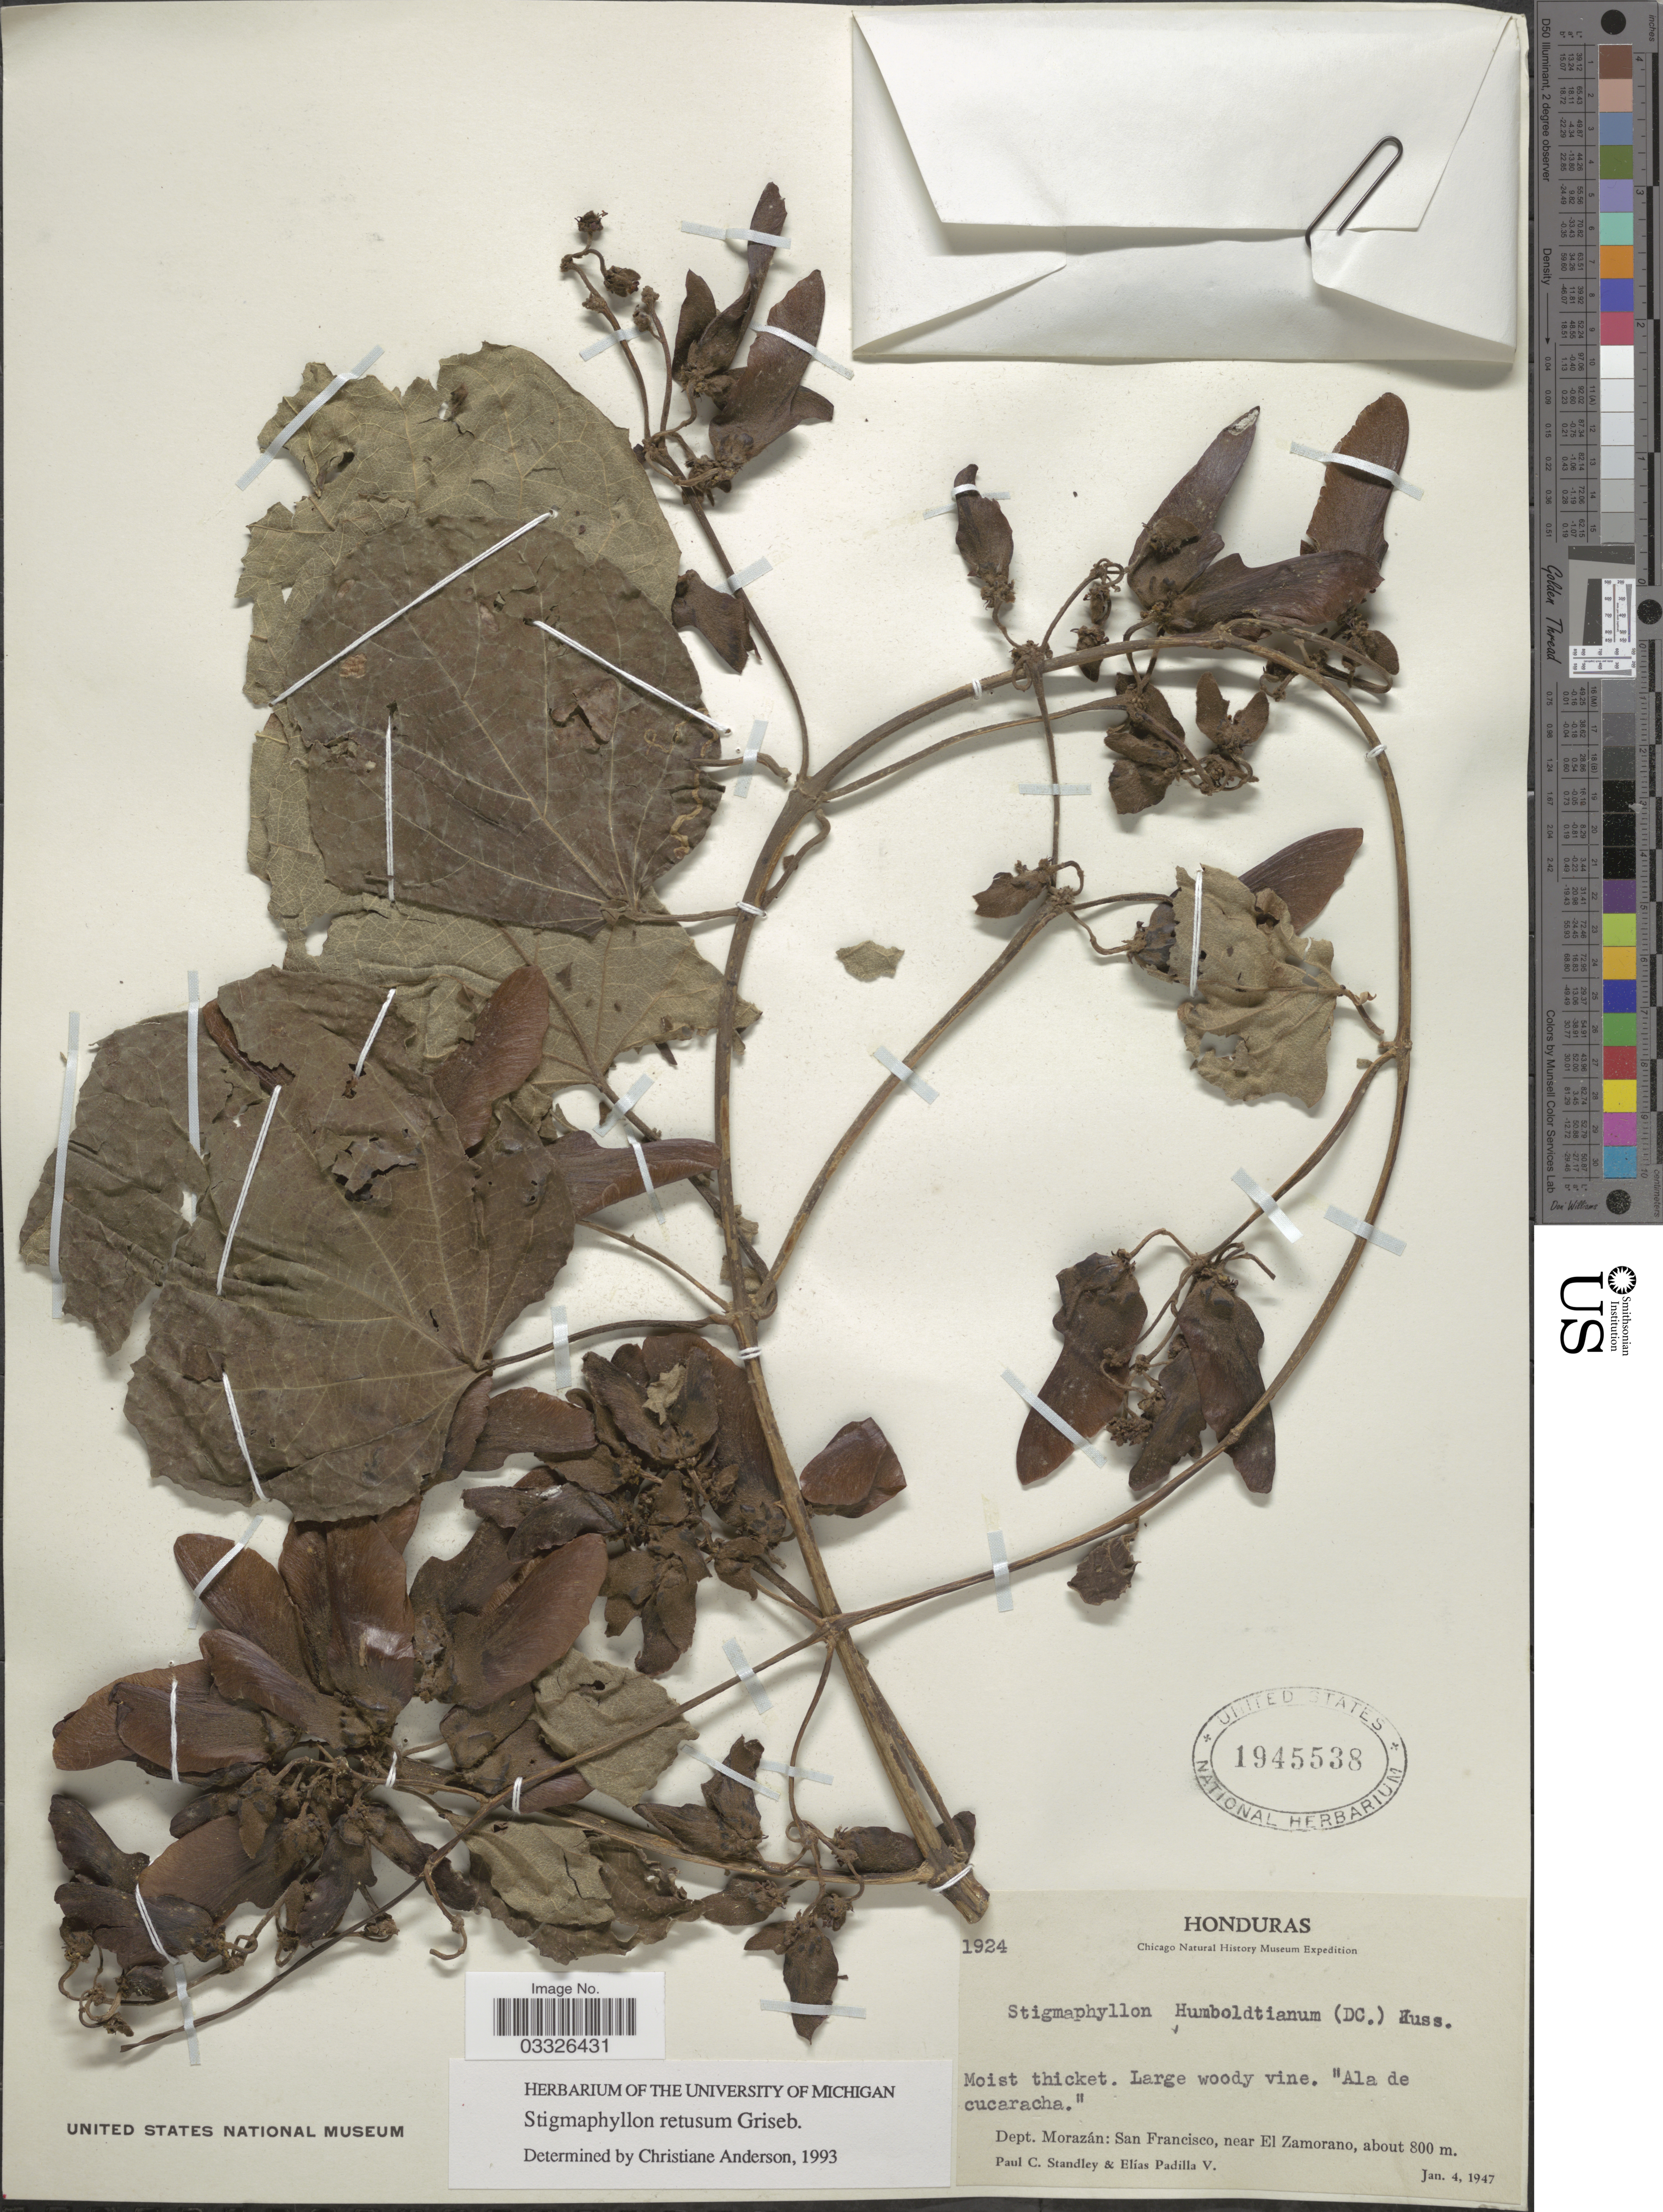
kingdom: Plantae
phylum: Tracheophyta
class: Magnoliopsida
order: Malpighiales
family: Malpighiaceae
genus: Stigmaphyllon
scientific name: Stigmaphyllon retusum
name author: Griseb.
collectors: P. C. Standley & E. Padilla V.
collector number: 1924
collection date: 1947-01-04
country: Honduras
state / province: Fco. Morazán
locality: Dept. Morazán: San Francisco, near El Zamorano.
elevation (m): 800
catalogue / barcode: US 1945538